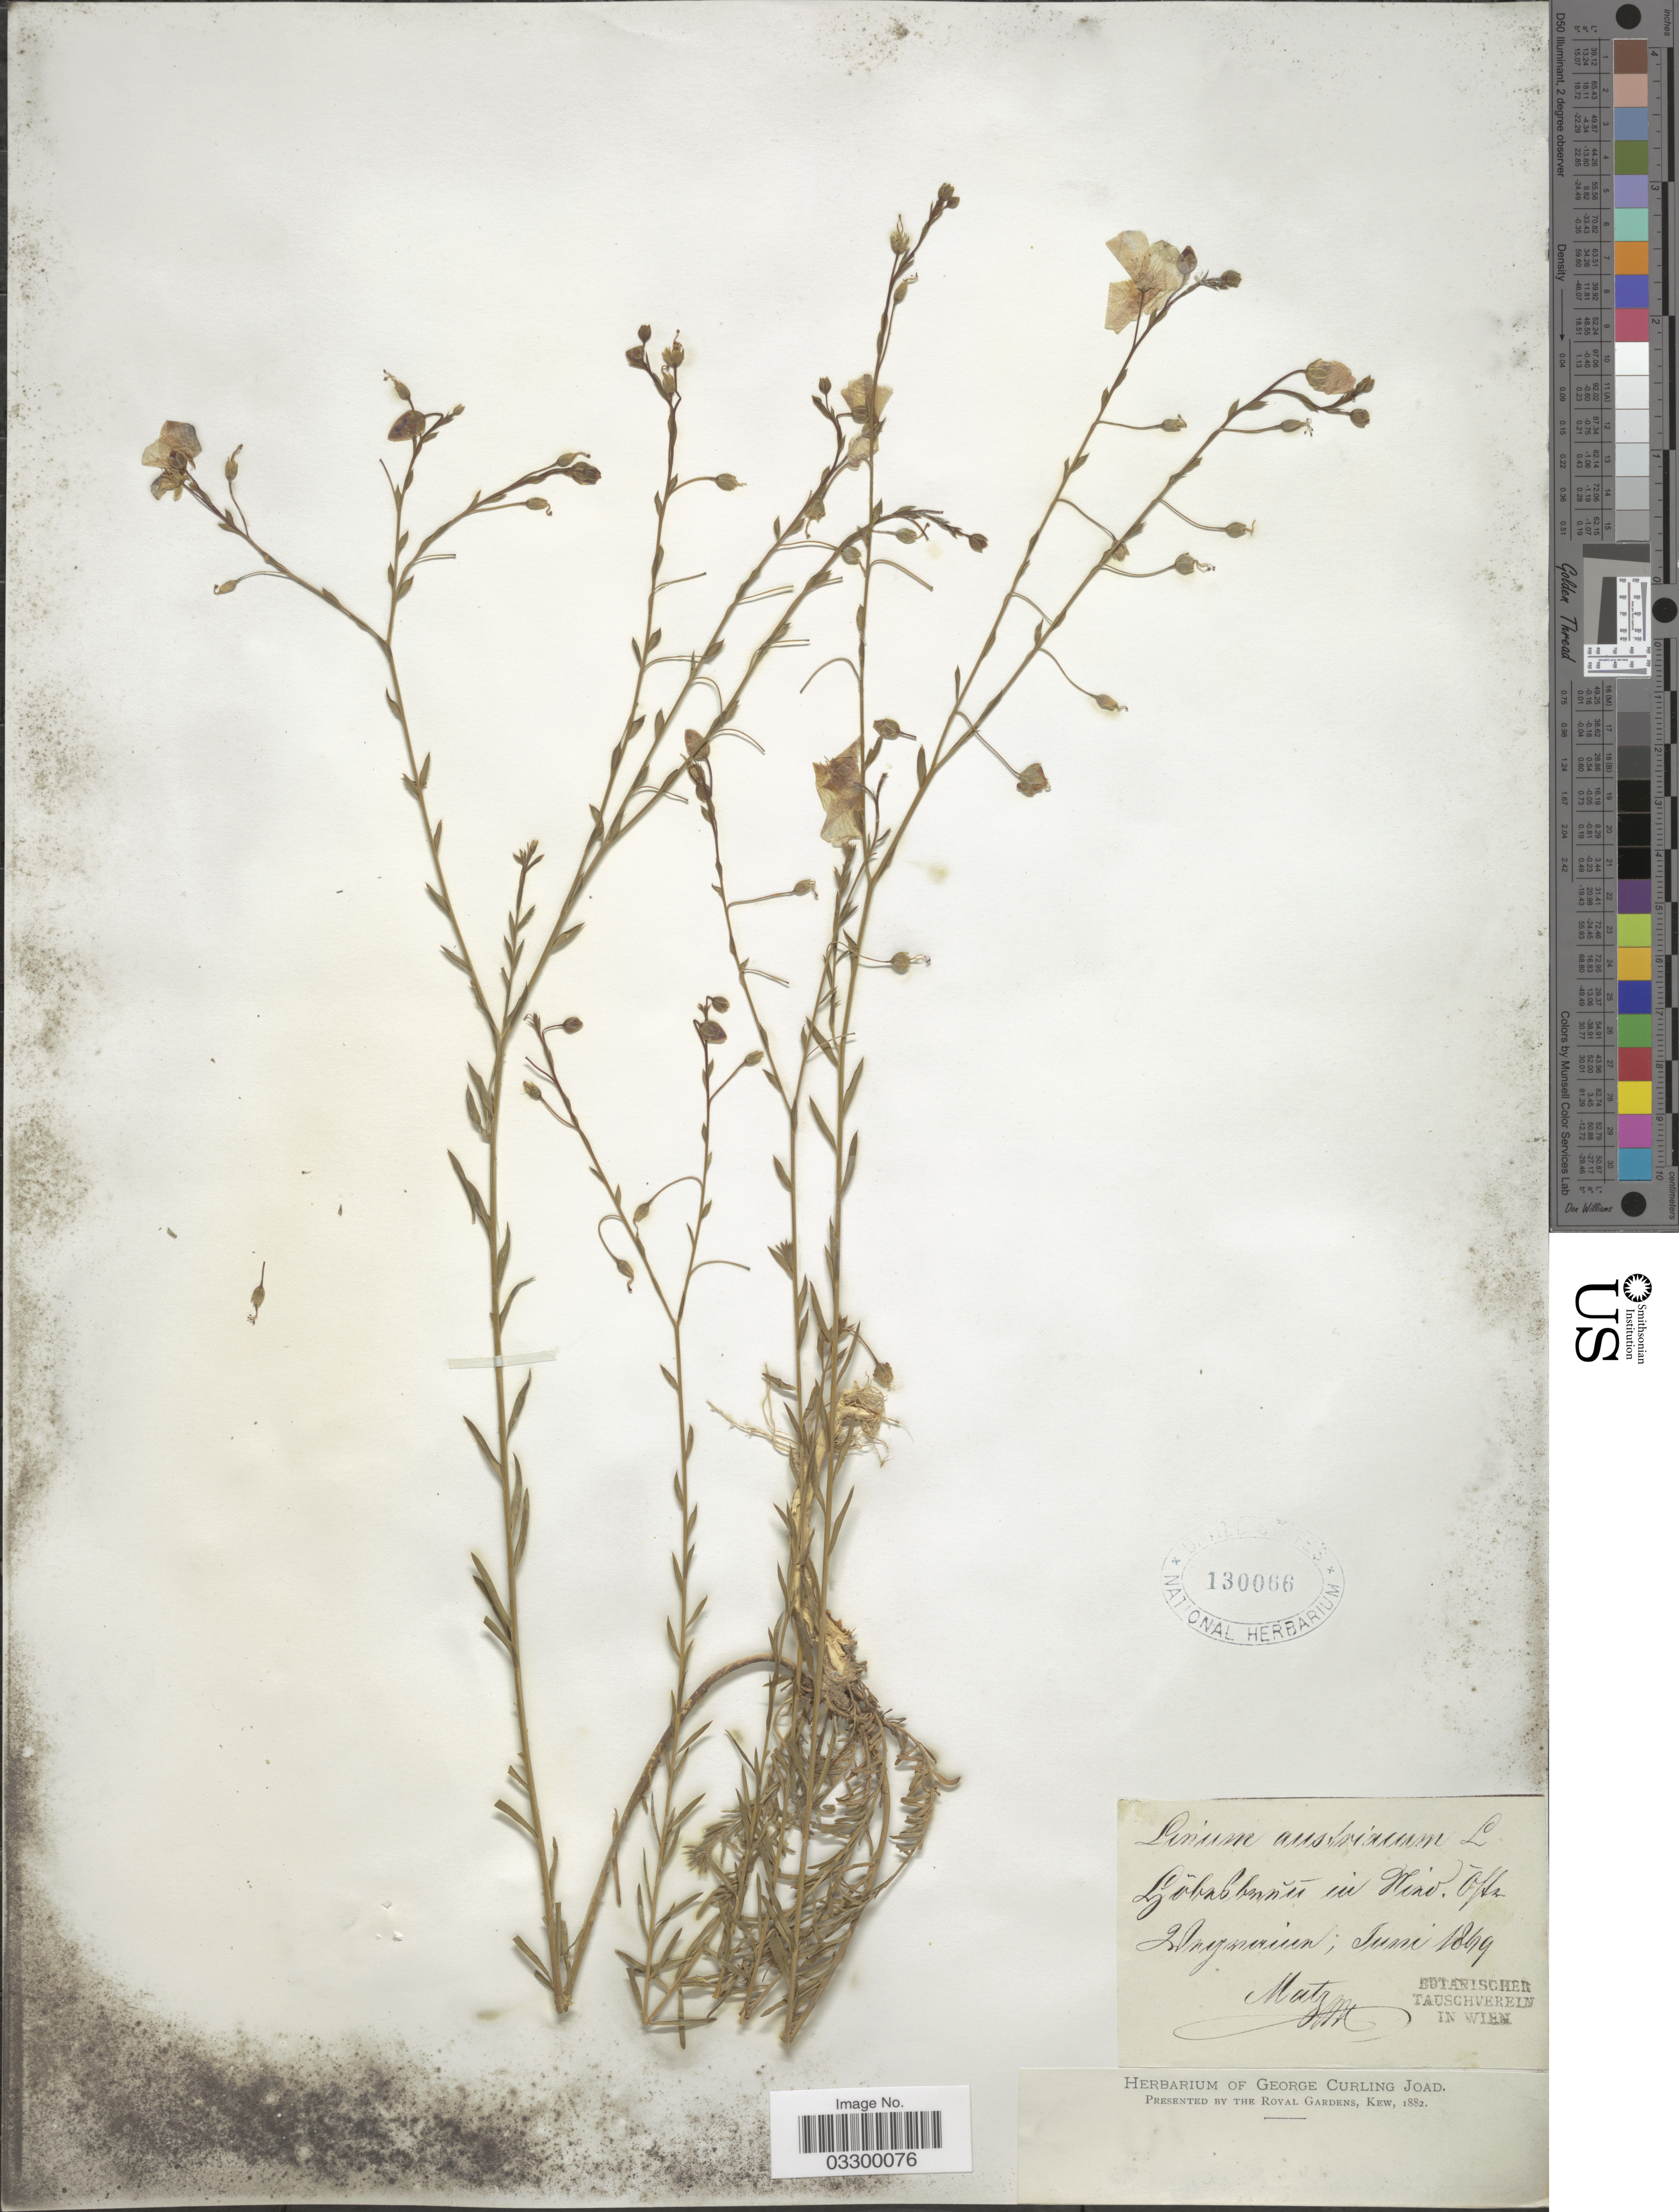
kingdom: Plantae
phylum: Tracheophyta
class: Magnoliopsida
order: Malpighiales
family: Linaceae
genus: Linum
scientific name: Linum austriacum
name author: L.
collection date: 1869-06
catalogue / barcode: US 130066